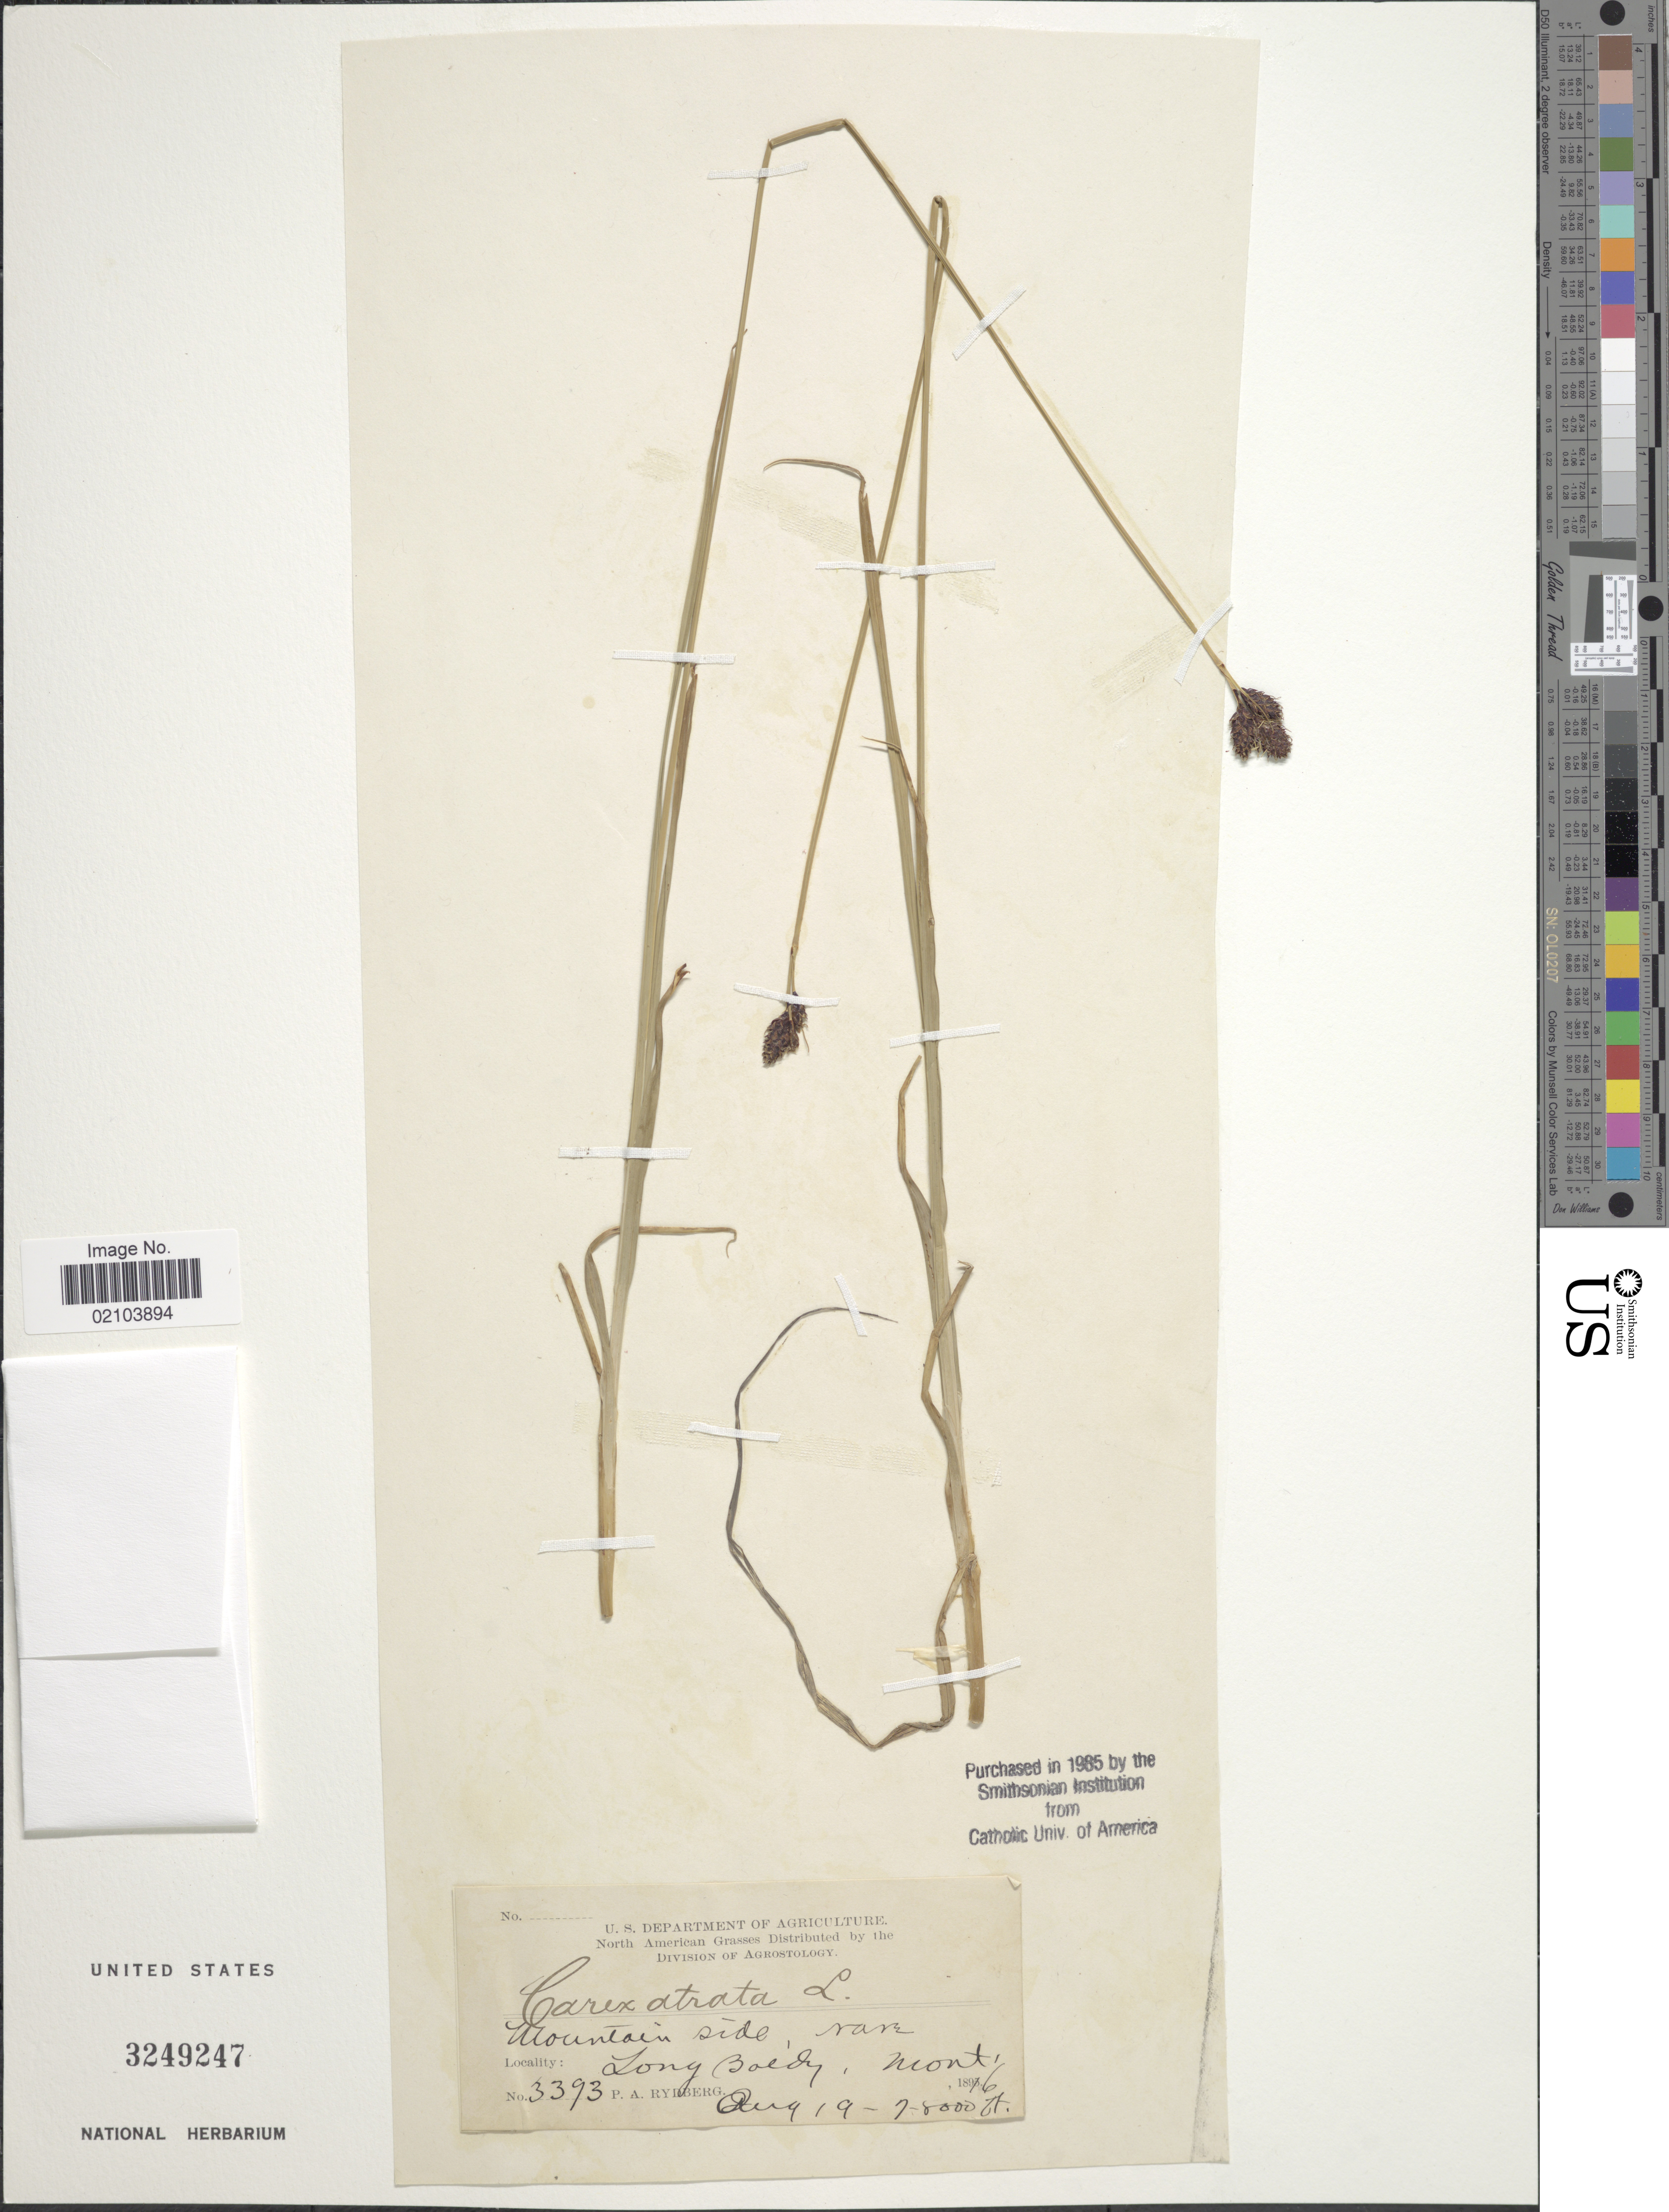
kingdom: Plantae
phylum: Tracheophyta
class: Liliopsida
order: Poales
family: Cyperaceae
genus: Carex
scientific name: Carex atrata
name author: L.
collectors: P. A. Rydberg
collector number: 3393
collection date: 1896-08-19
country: United States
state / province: Montana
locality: Long Baldy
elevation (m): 2134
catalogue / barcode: US 3249247